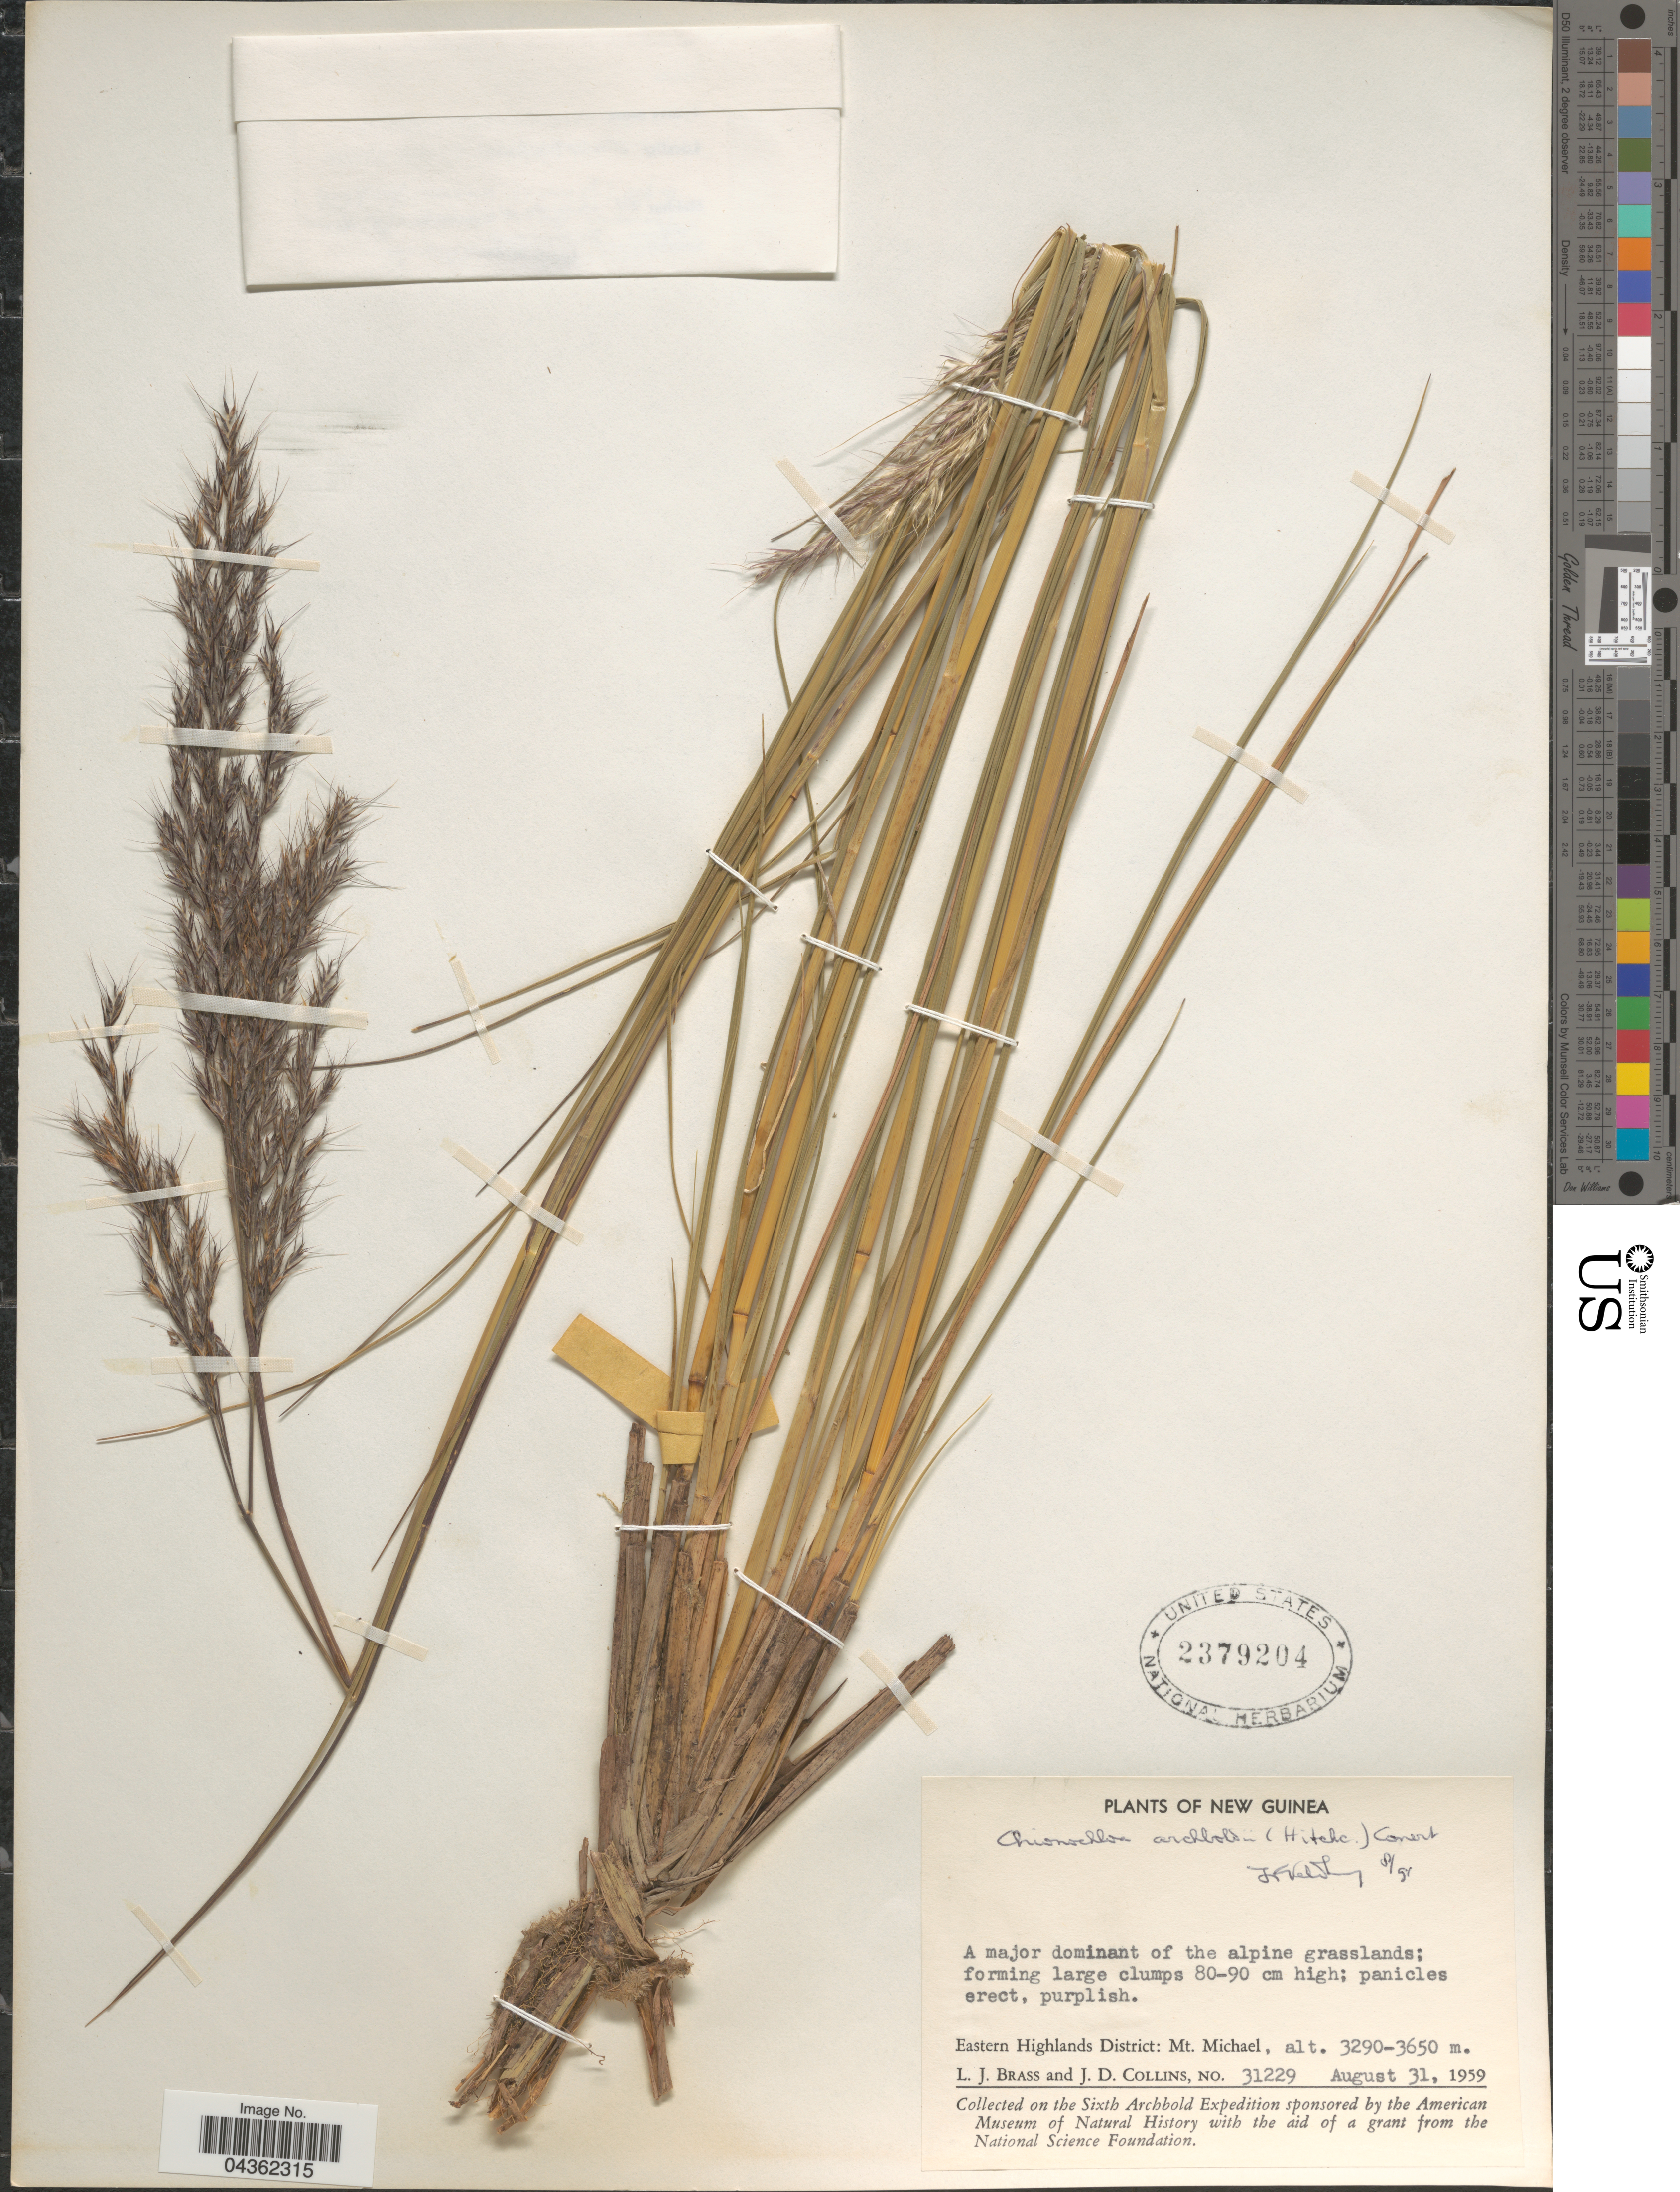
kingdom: Plantae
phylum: Tracheophyta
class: Liliopsida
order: Poales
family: Poaceae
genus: Chimaerochloa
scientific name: Chimaerochloa archboldii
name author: (Hitchc.) Pirie & H.P. Linder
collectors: L. J. Brass & J. Collins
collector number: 31229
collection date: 1959-08-31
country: Papua New Guinea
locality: New Guinea. Eastern Highlands District: Mt. Michael. Sixth Archbold Expedition.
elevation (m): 3290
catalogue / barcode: US 2379204